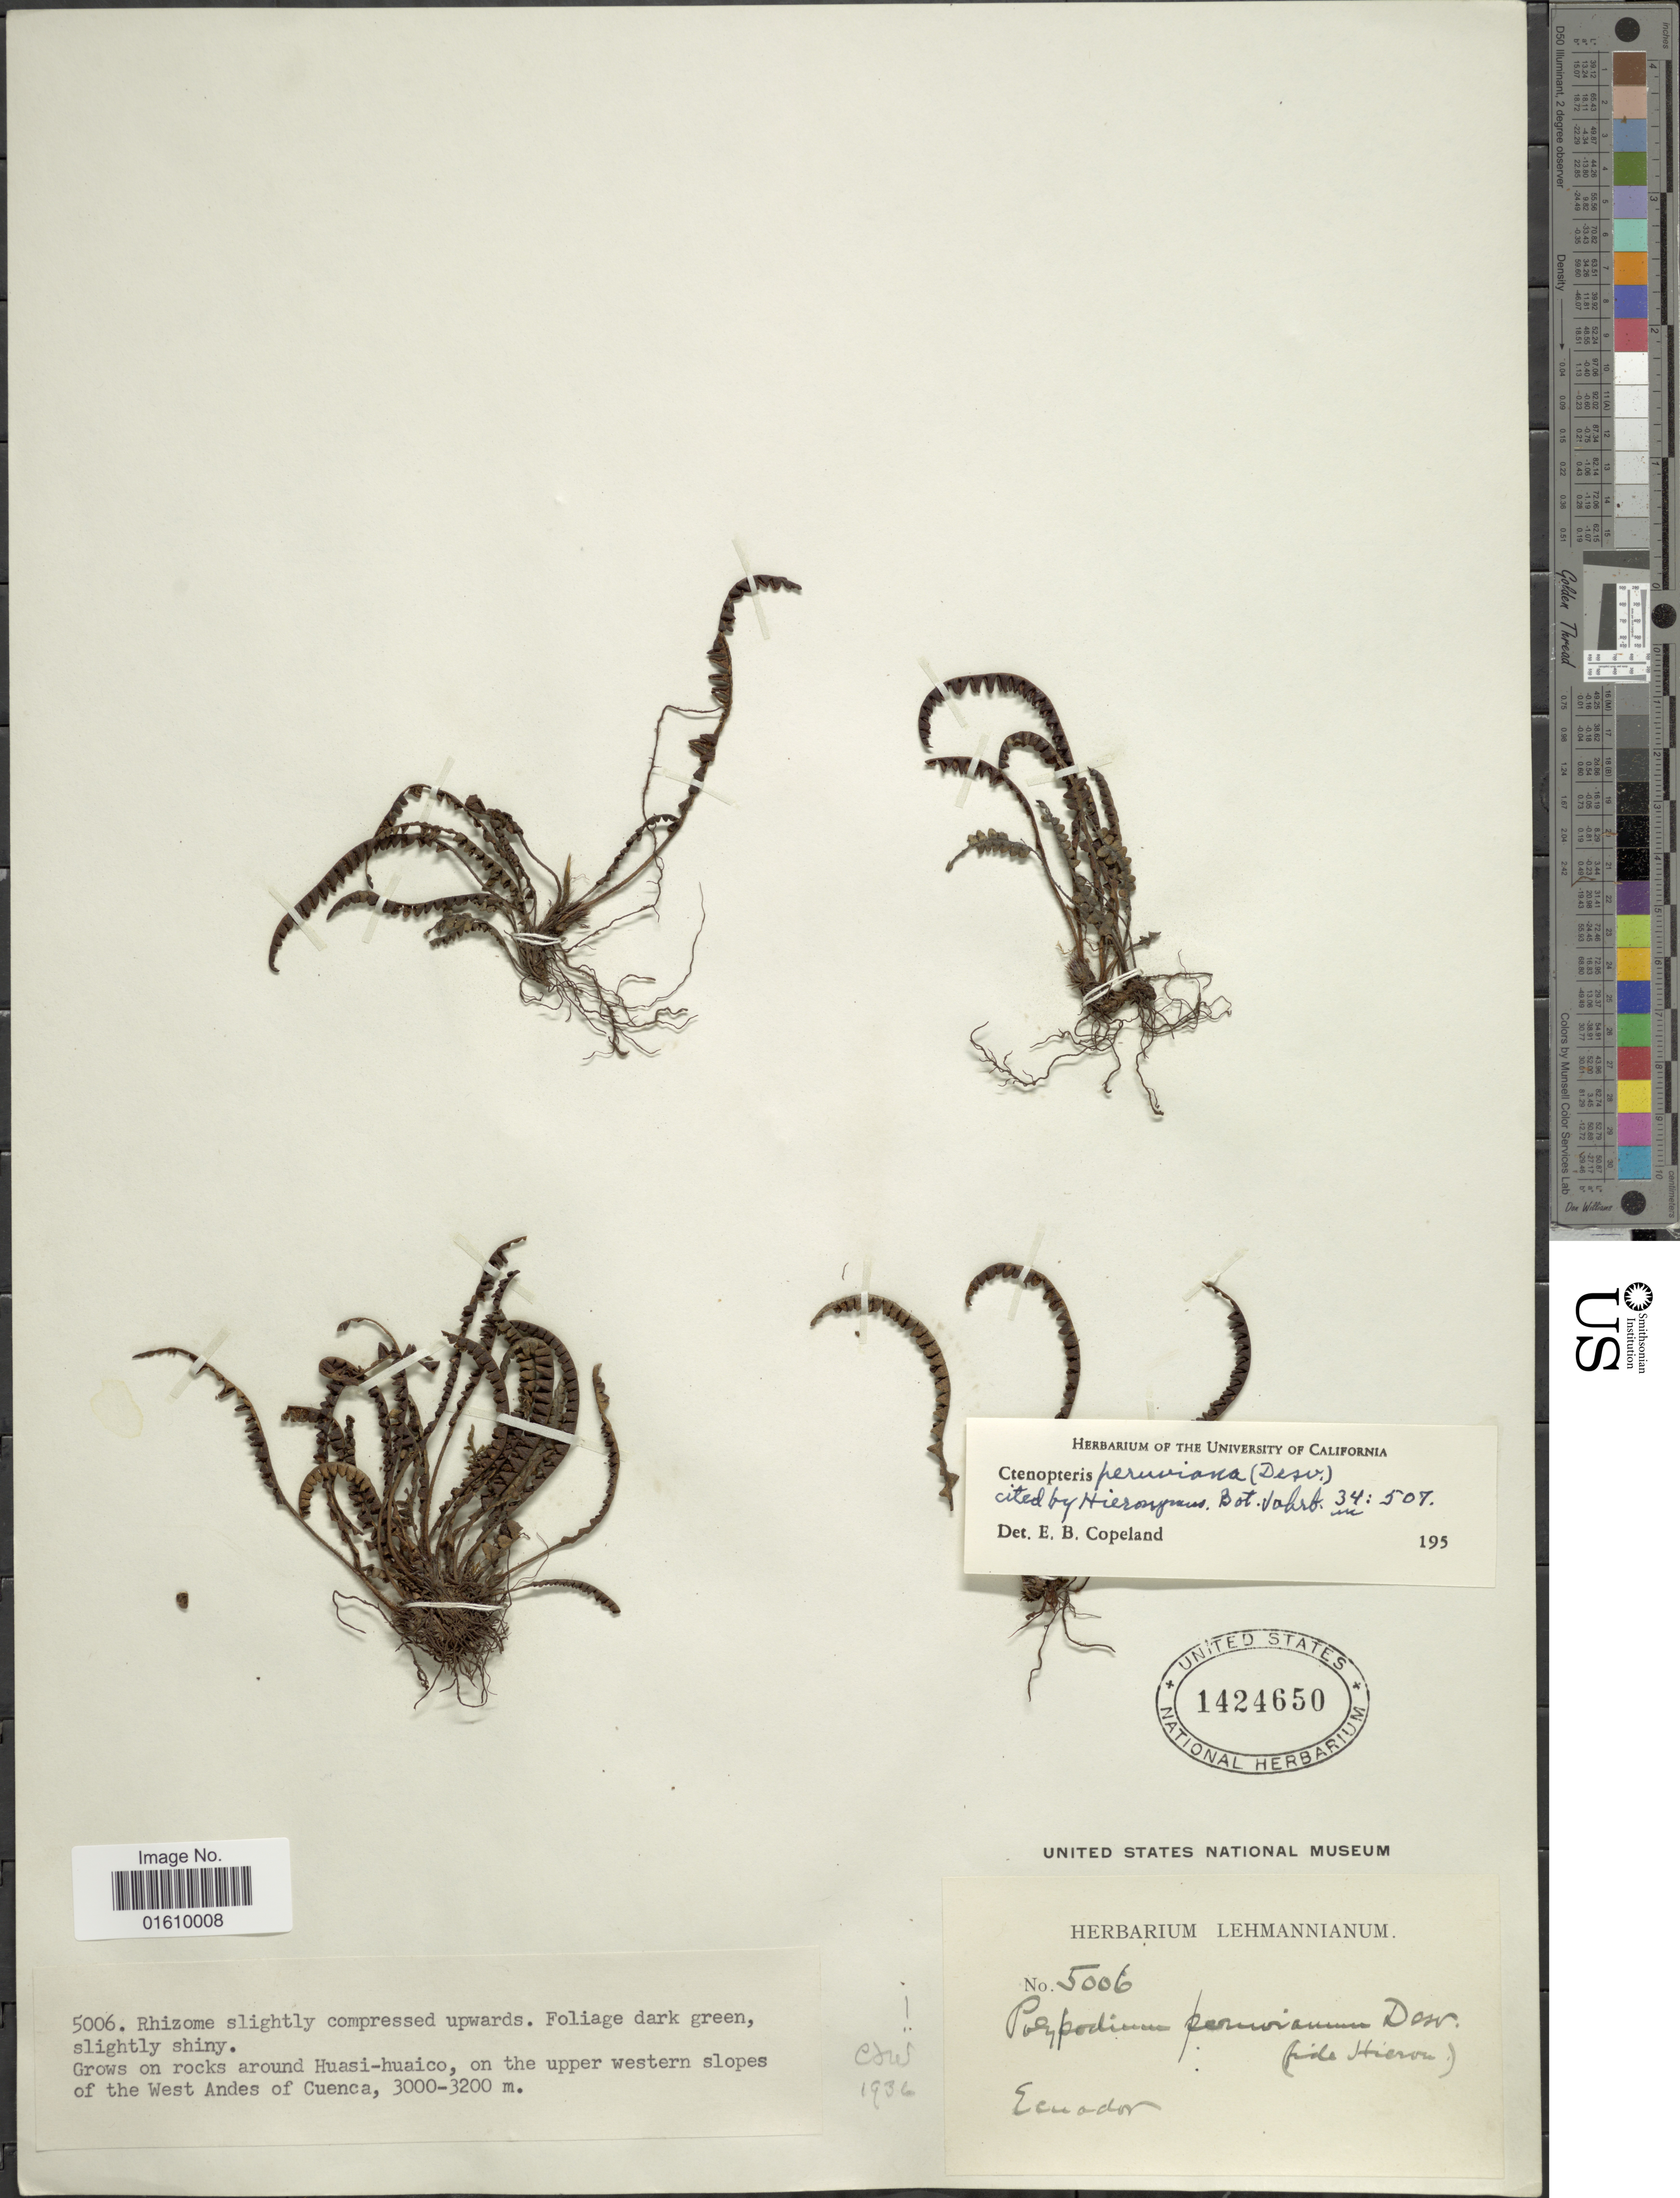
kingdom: Plantae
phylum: Tracheophyta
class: Polypodiopsida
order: Polypodiales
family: Polypodiaceae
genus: Melpomene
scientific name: Melpomene peruviana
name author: (Desv.) A.R. Sm. & R.C. Moran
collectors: ex herb. Lehmannianum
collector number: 5006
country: Ecuador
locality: Grows on rocks around Huasi - huaico, on the upper western slopes of the West Andes of Cuenca.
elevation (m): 3000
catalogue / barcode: US 1424650